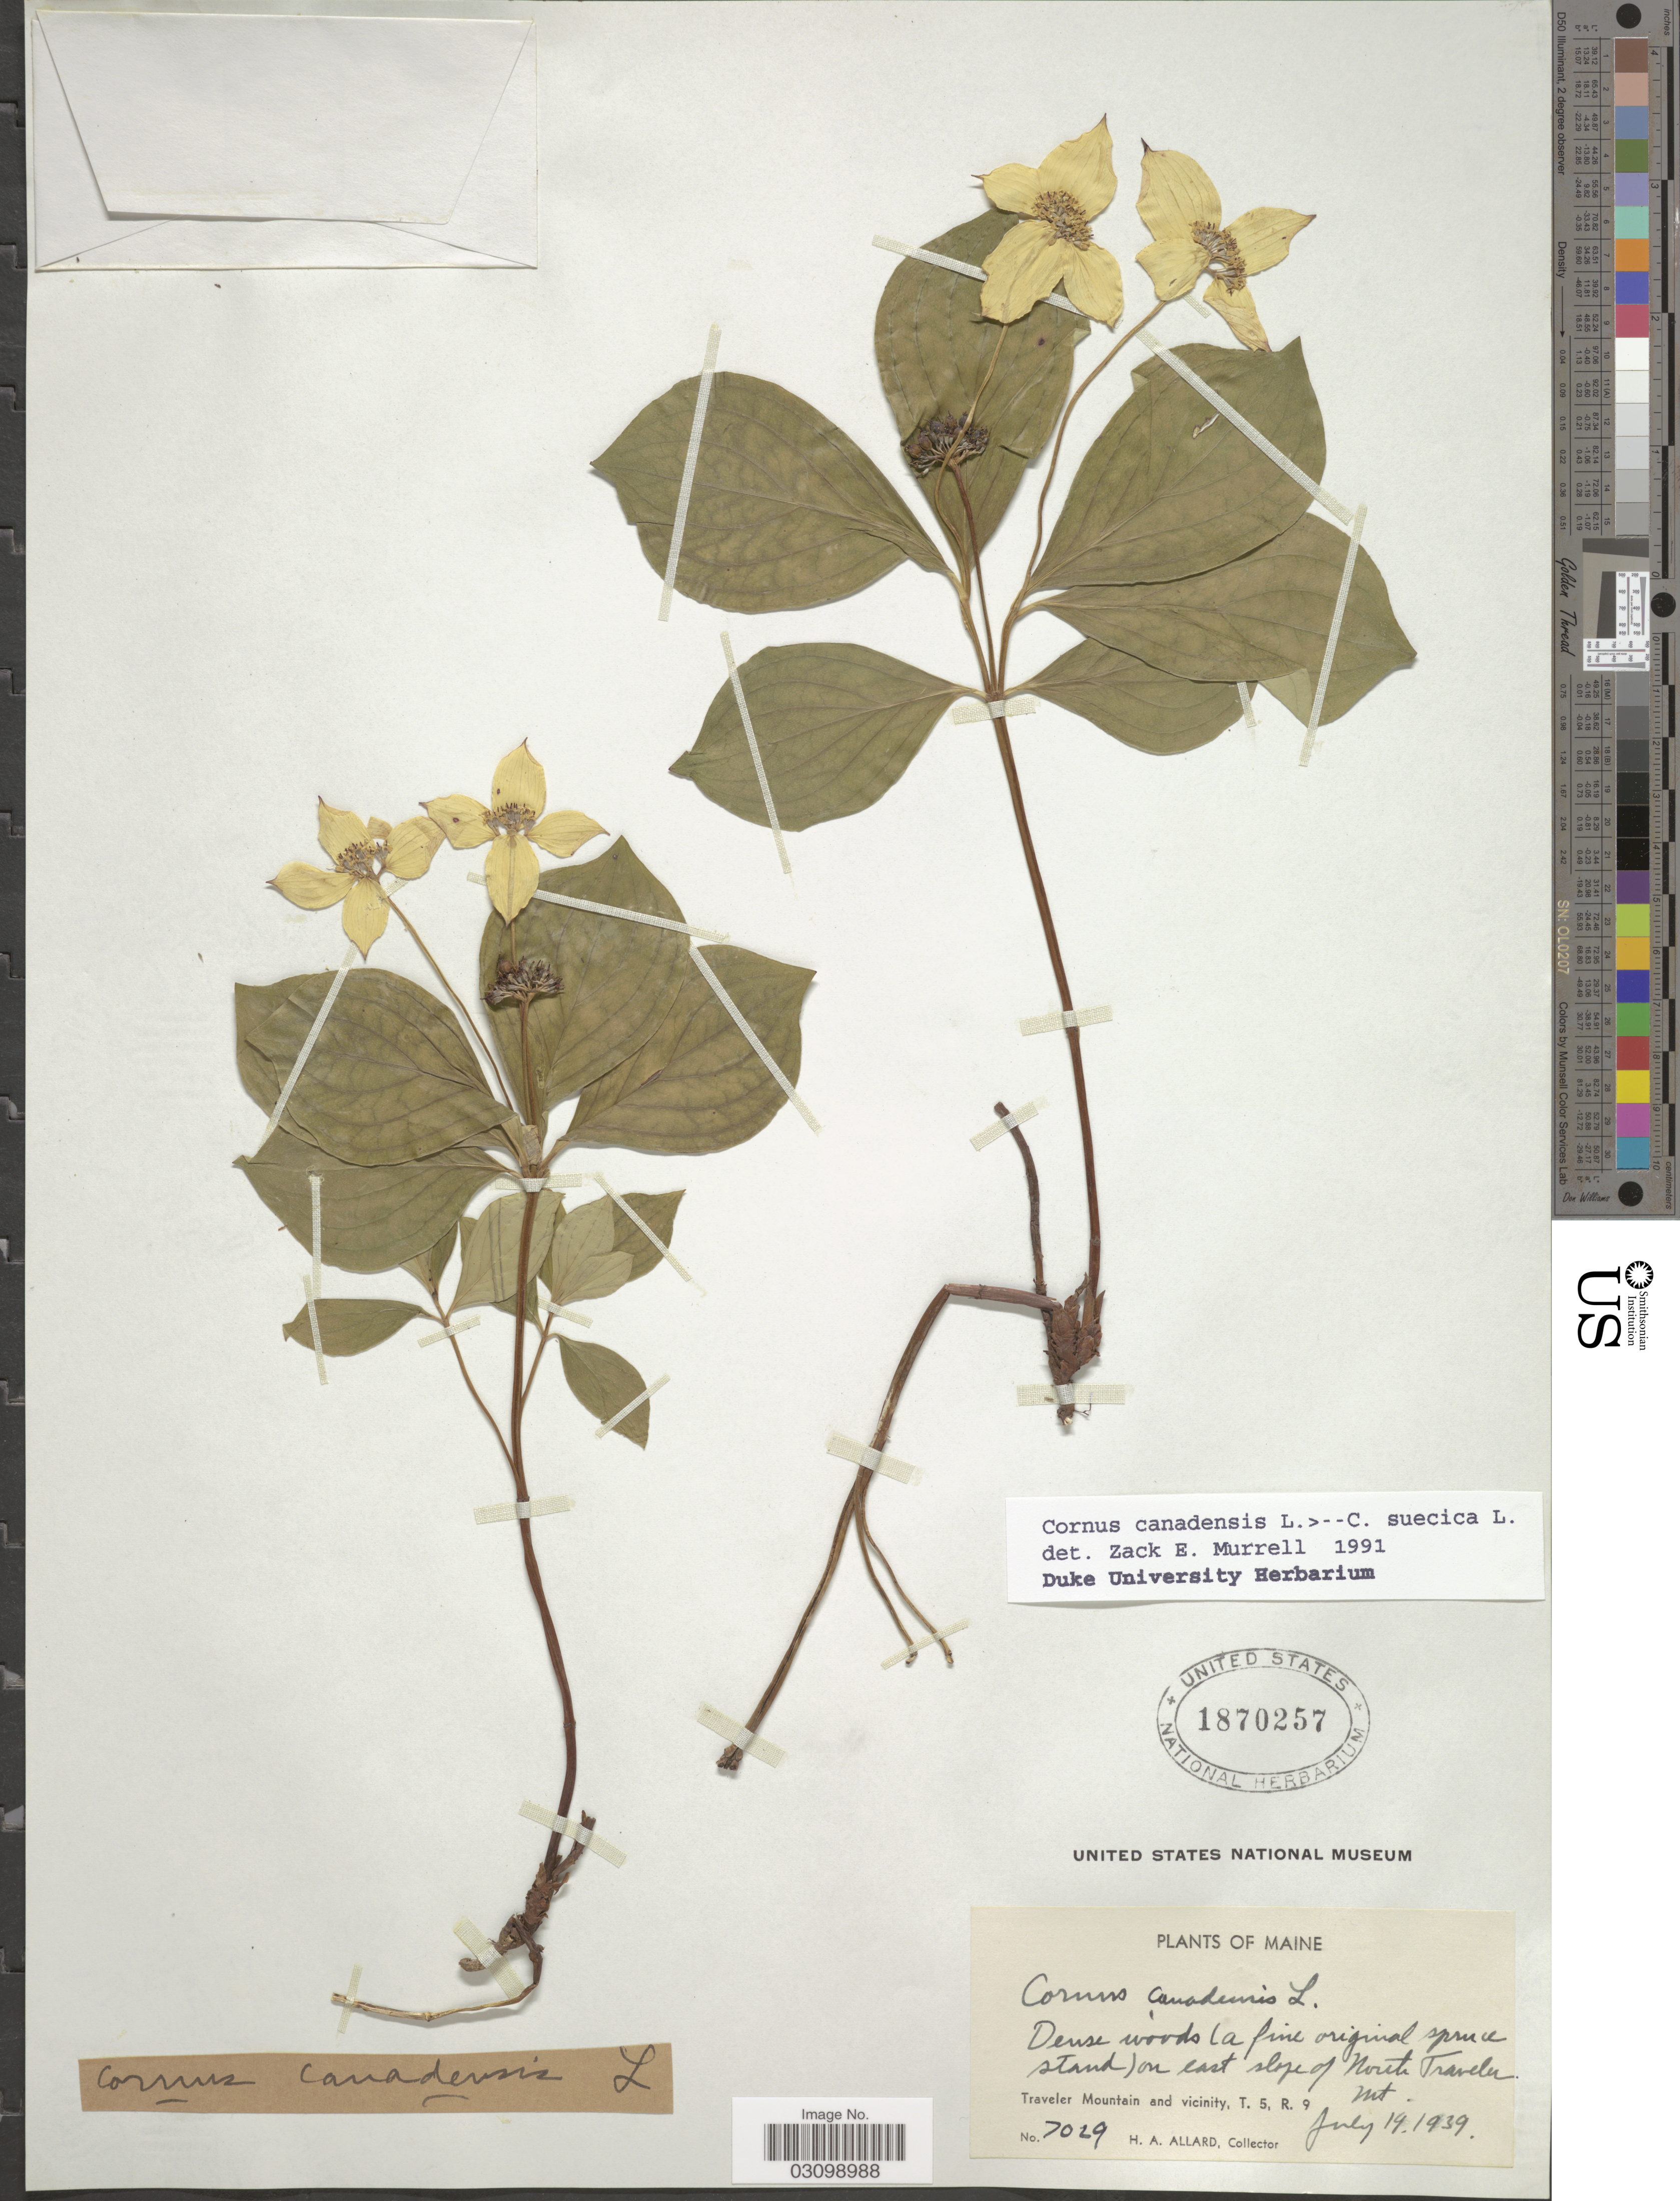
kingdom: Plantae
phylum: Tracheophyta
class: Magnoliopsida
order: Cornales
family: Cornaceae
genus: Cornus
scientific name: Cornus sp.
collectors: H. A. Allard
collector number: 7029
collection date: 1939-07-19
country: United States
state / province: Maine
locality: On east slope of North Traveler Mt., Traveler Mountaind and vicinity. T5, R9.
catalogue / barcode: US 1870257